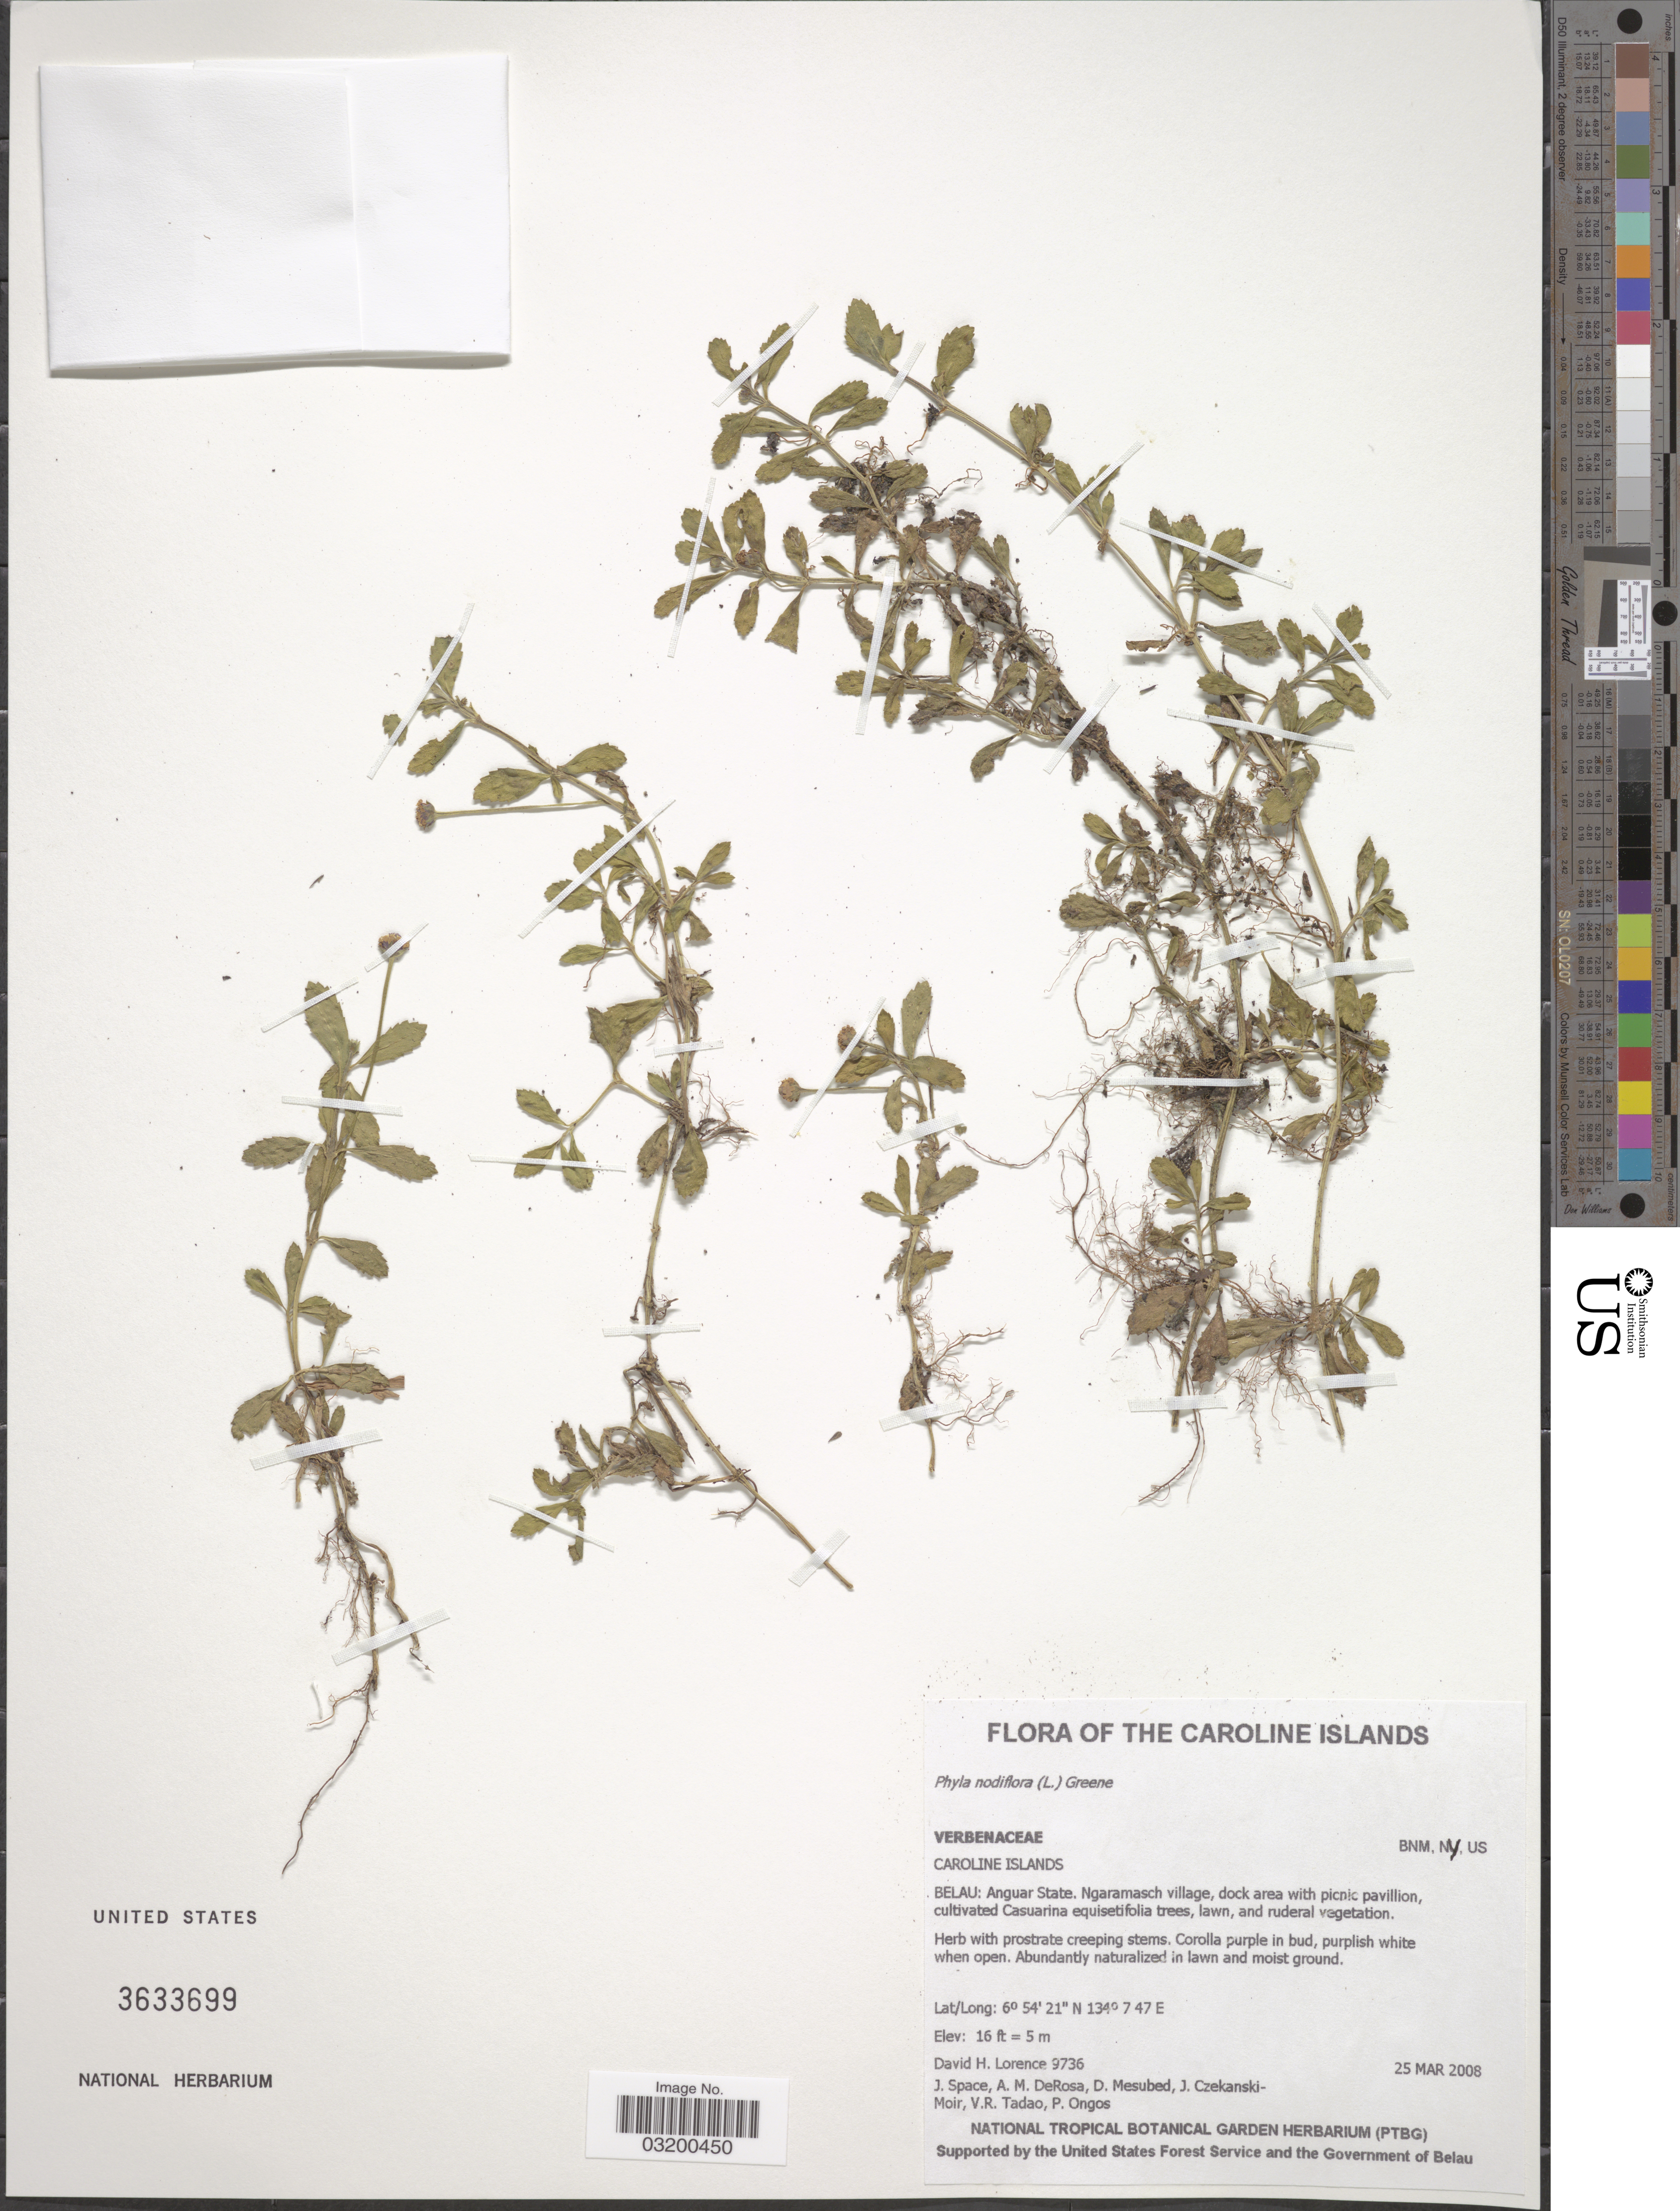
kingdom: Plantae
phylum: Tracheophyta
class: Magnoliopsida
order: Lamiales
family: Verbenaceae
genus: Phyla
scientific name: Phyla nodiflora var. nodiflora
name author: (L.) Greene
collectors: D. Lorence, J. Space, A. DeRosa, D. Mesubed & et al.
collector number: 9736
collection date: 2008-03-25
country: Palau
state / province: Belau Outliers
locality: Caroline Islands. Belau: Anguar State. Ngaramasch village, dock area with picnic pavillion.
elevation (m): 5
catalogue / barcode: US 3633699